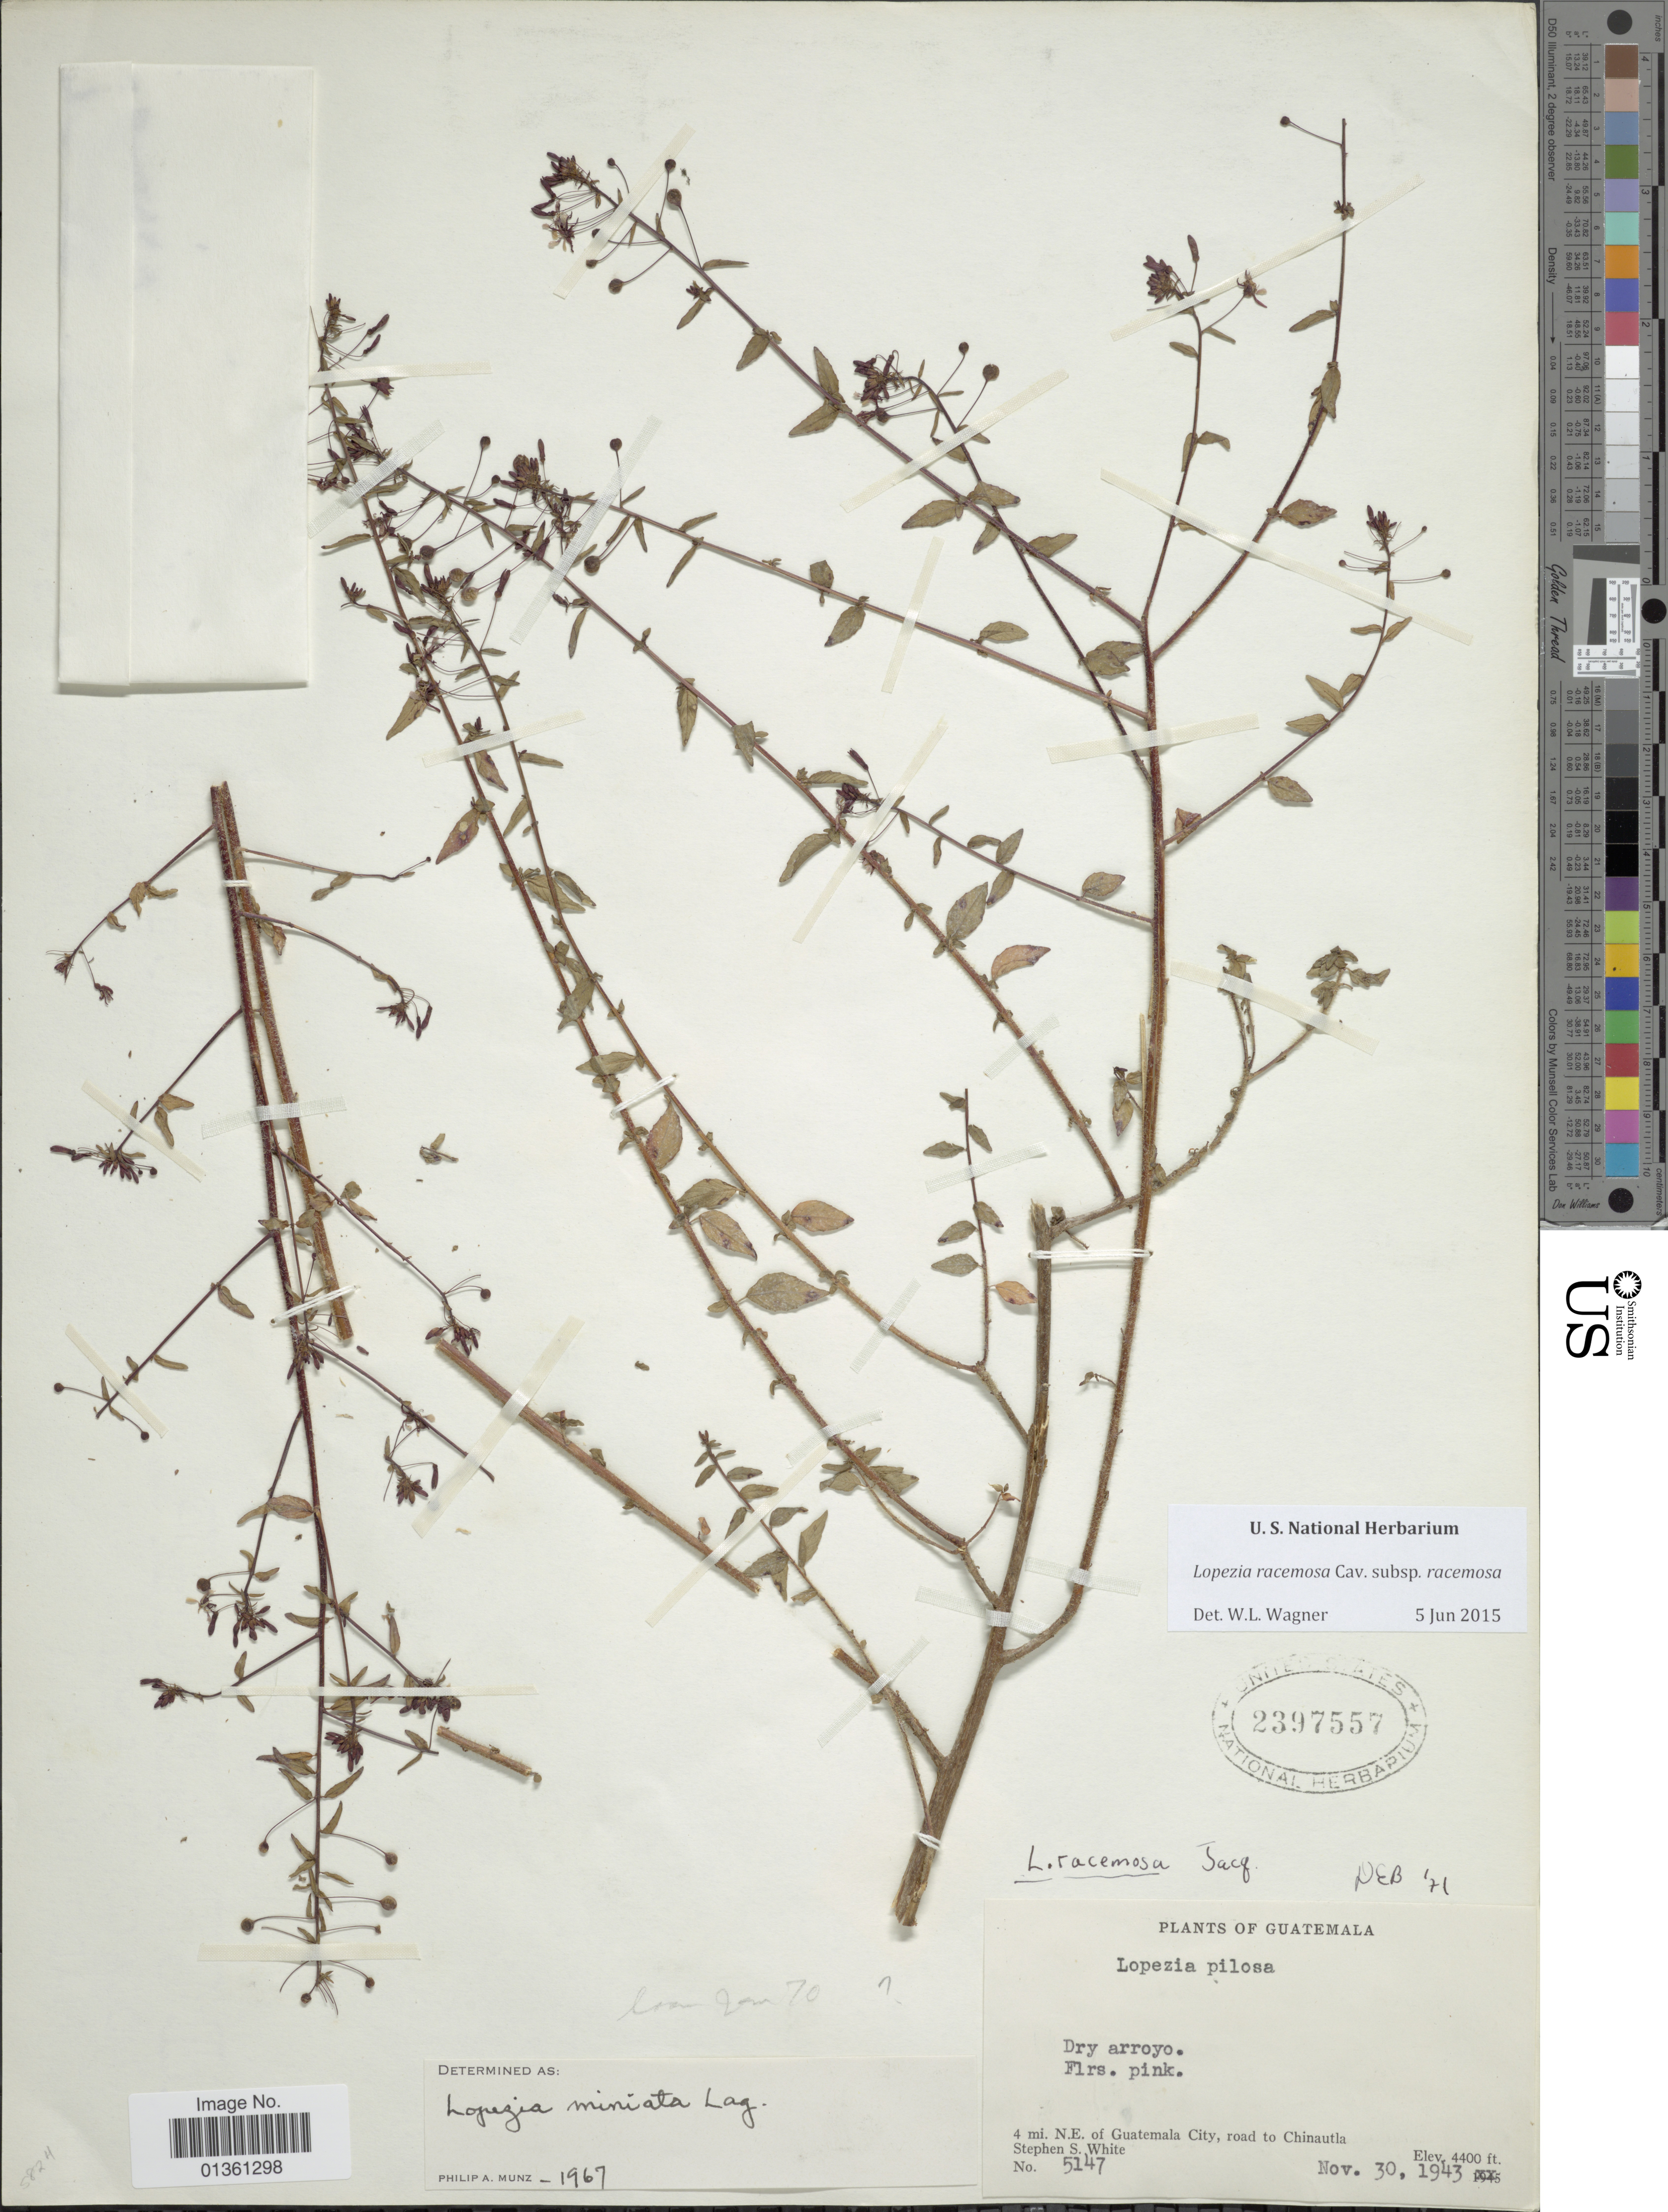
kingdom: Plantae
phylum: Tracheophyta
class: Magnoliopsida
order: Myrtales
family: Onagraceae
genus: Lopezia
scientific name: Lopezia racemosa subsp. racemosa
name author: Cav.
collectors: S. S. White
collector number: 5147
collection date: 1943-11-30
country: Guatemala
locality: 4 mi. N.E. of Guatemala City, road to Chinautla.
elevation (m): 1341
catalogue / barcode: US 2397557